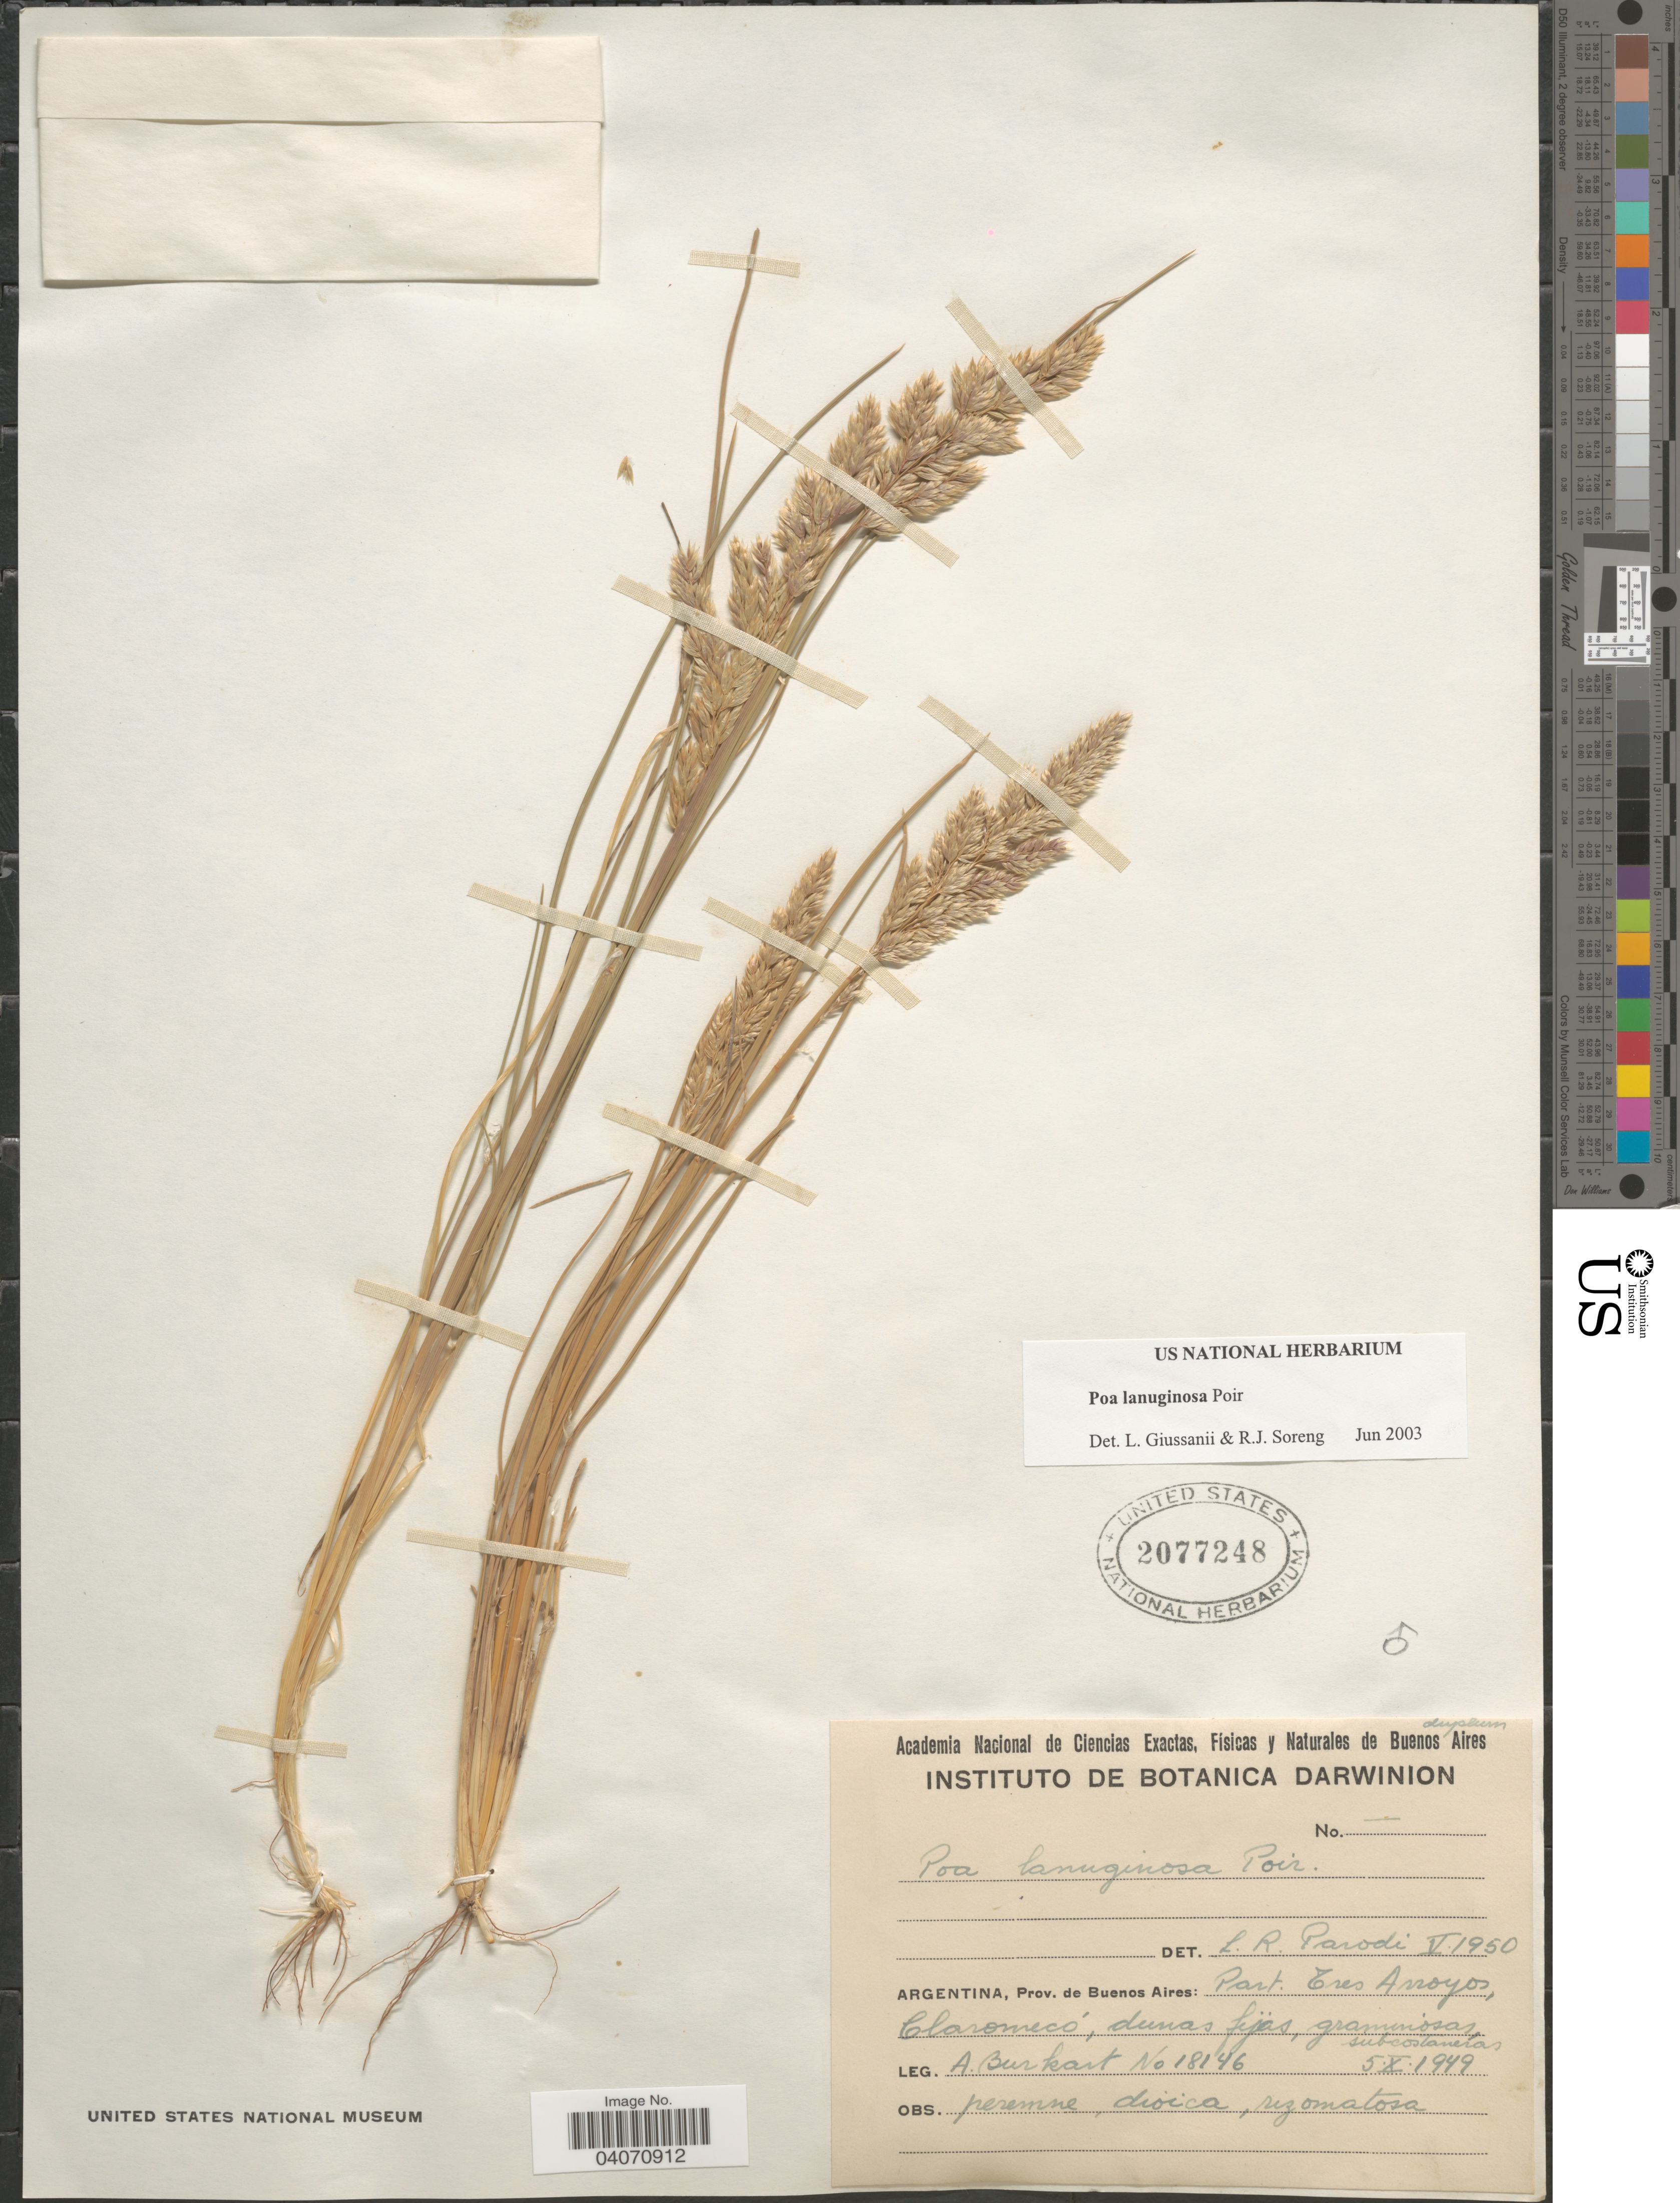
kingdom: Plantae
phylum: Tracheophyta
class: Liliopsida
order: Poales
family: Poaceae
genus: Poa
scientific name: Poa lanuginosa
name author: Poir.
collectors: A. E. Burkart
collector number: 18146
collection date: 1949-10-05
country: Argentina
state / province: Buenos Aires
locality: Part. Tres Arroyos, Claromecó, dunas fijas, graminosas, subcostaneras.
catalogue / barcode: US 2077248